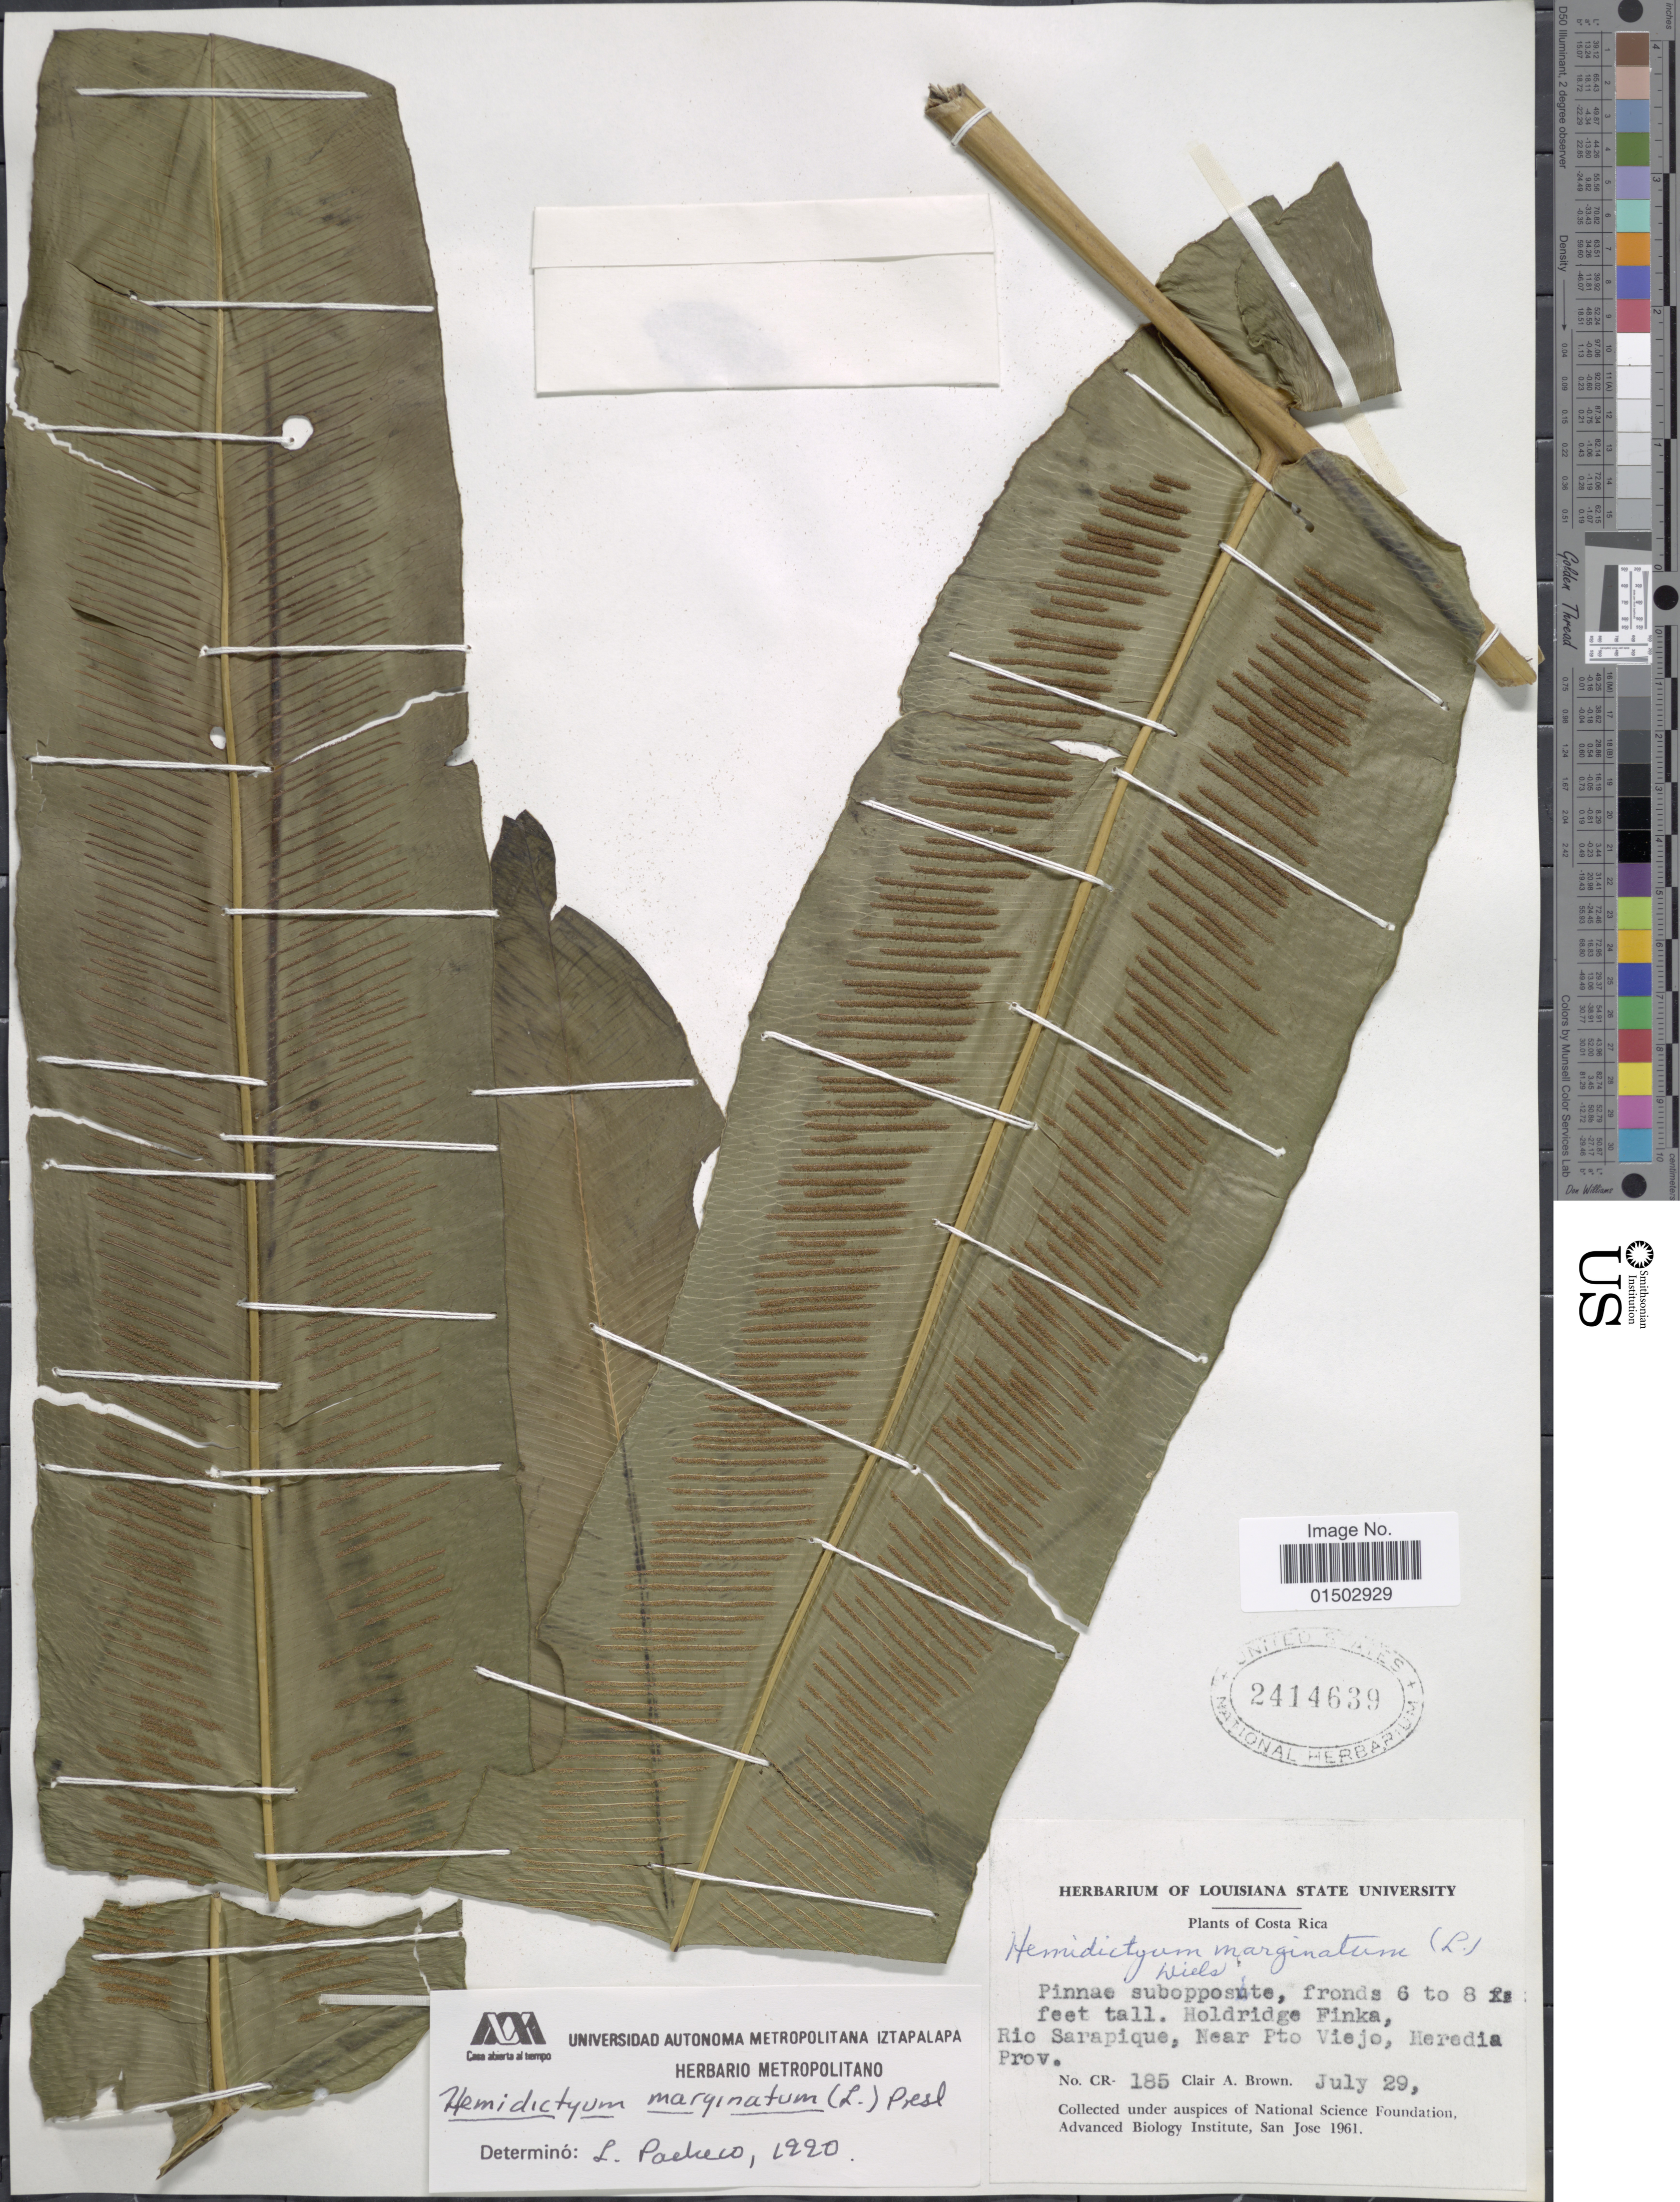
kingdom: Plantae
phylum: Tracheophyta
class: Polypodiopsida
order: Polypodiales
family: Hemidictyaceae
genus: Hemidictyum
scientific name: Hemidictyum marginatum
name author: (L.) C. Presl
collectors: C. A. Brown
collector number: CR-185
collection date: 1961-07-29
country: Costa Rica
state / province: Heredia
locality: Holdridge Finka, Rio Sarapique, near Pto. Viejo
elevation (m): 2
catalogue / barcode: US 2414639